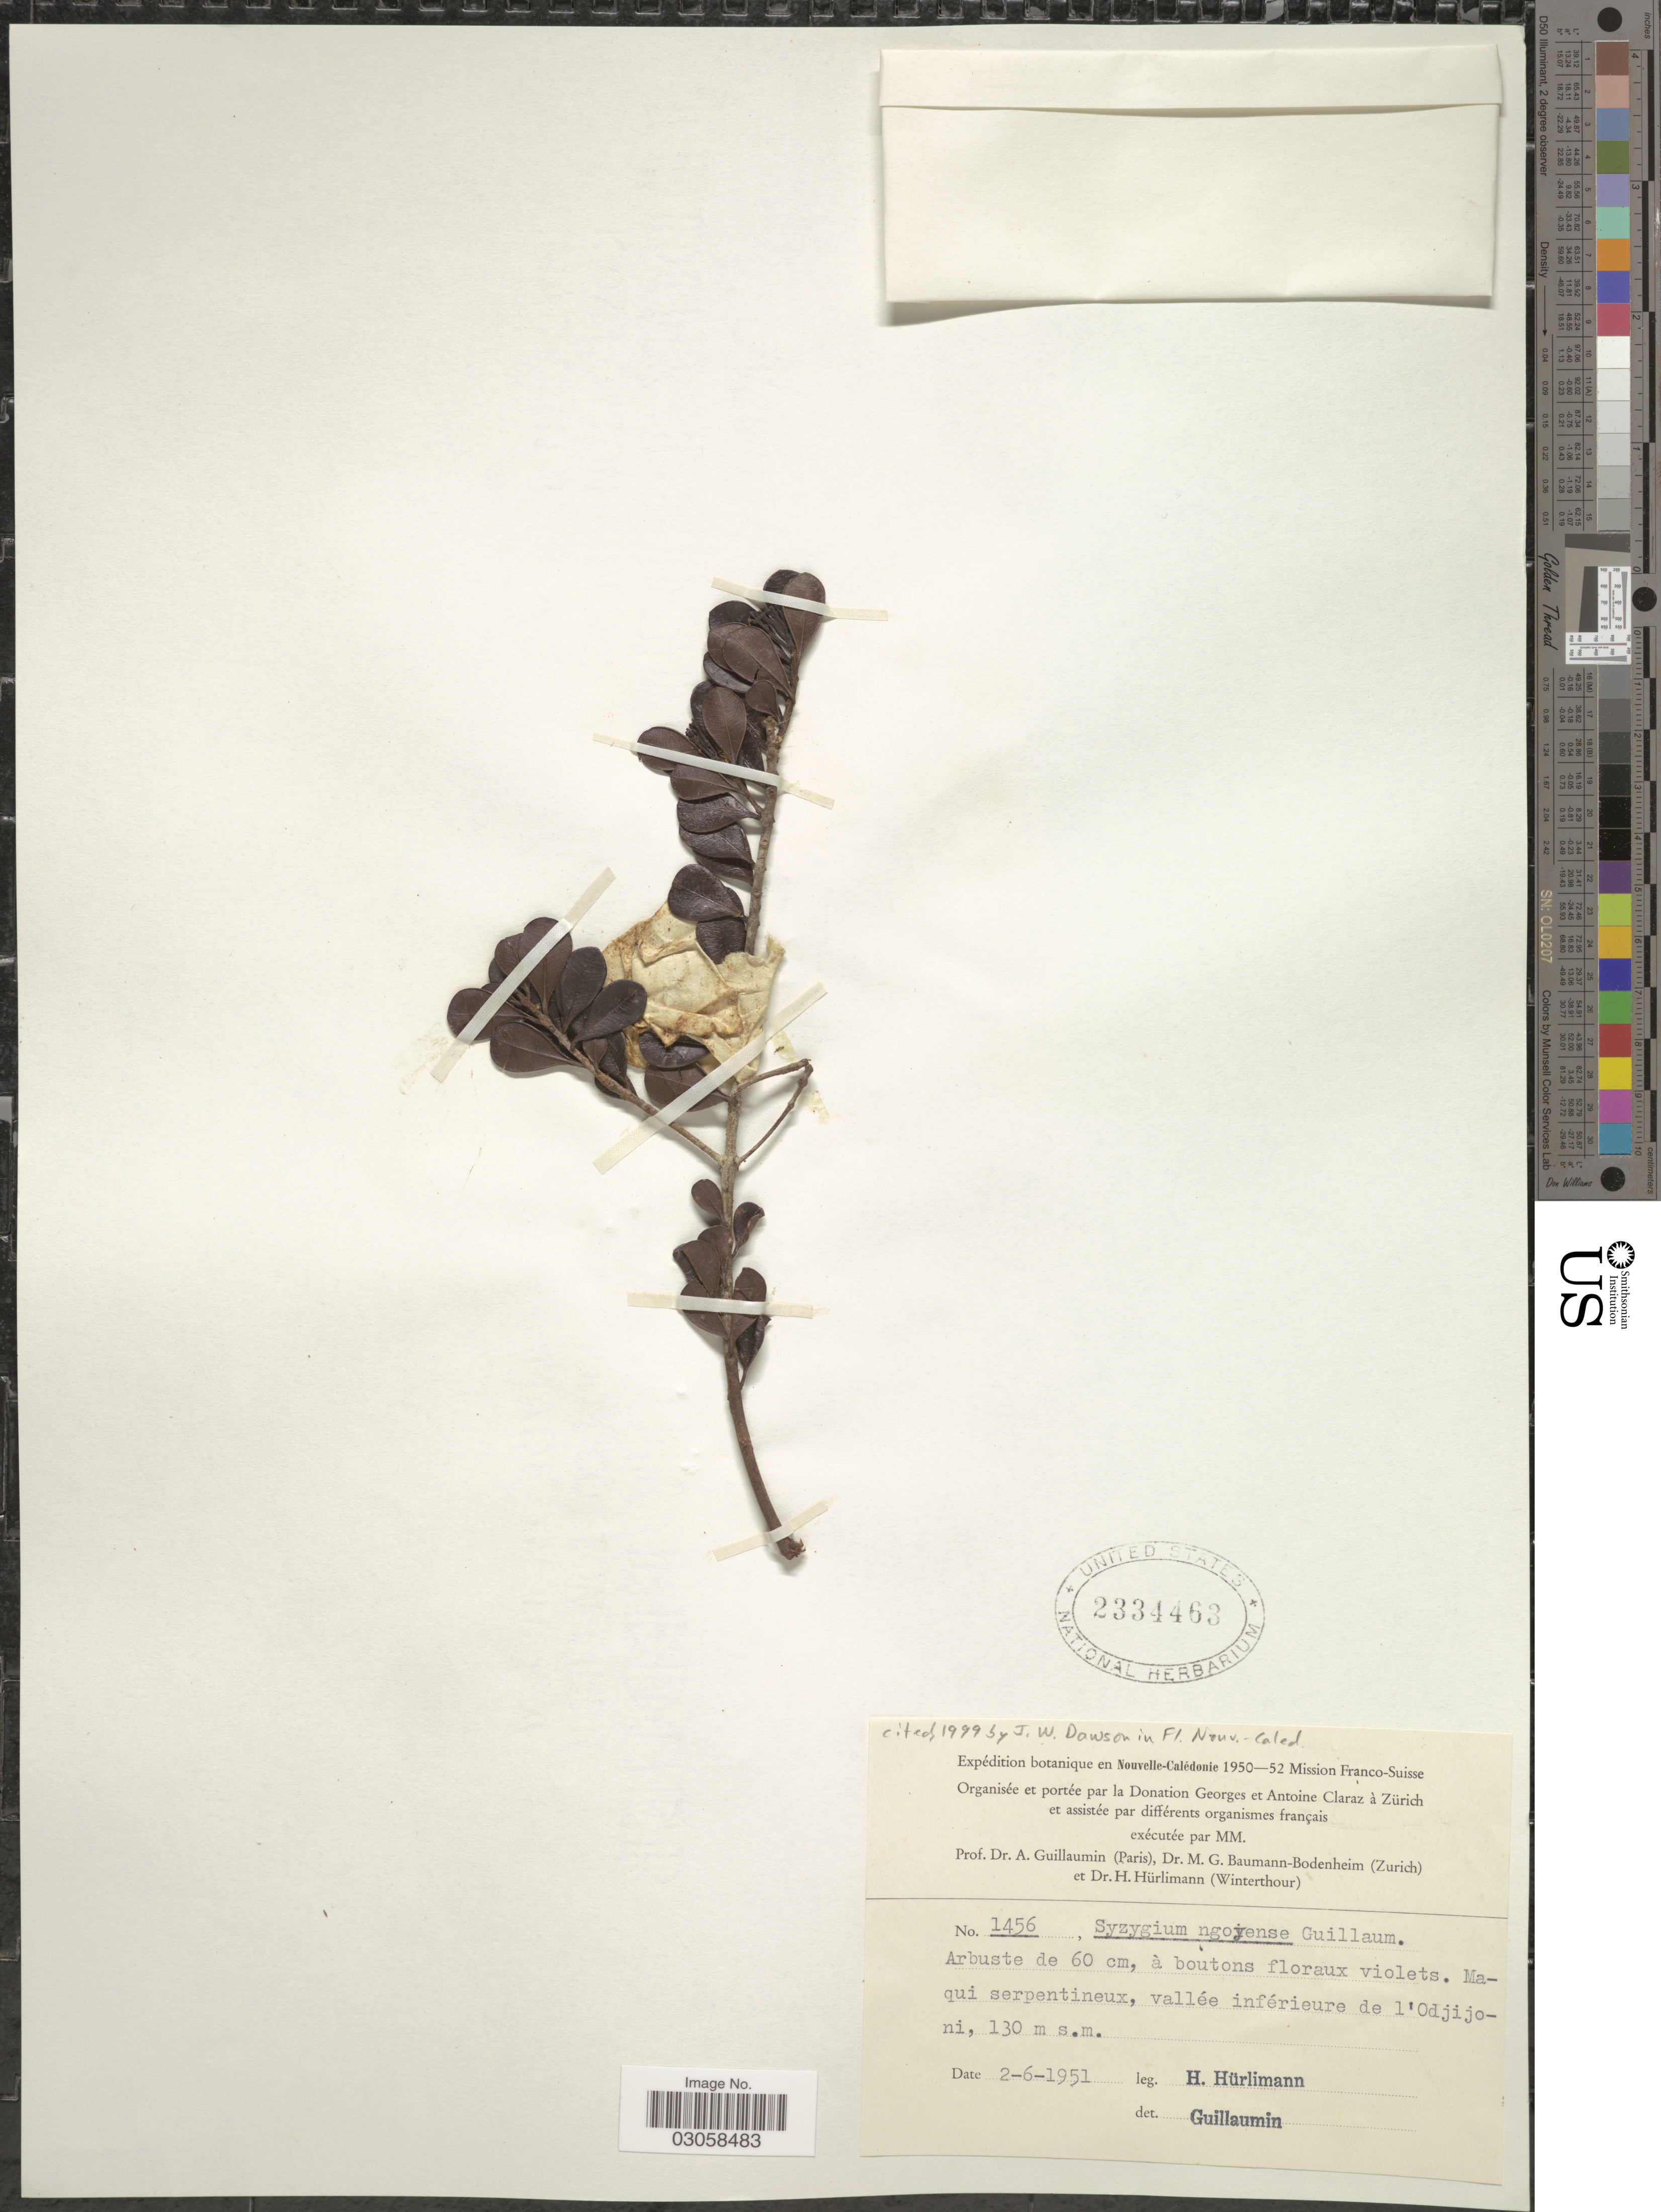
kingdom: Plantae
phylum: Tracheophyta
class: Magnoliopsida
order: Myrtales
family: Myrtaceae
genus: Syzygium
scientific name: Syzygium ngoyense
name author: (Schltr.) Guillaumin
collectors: H. Hürlimann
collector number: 1456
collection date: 1951-06-02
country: New Caledonia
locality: Nouvelle-Calédonie. Maqui serpentineux, vallée inférieure de l'Odjijoni.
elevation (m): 130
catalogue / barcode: US 2334463